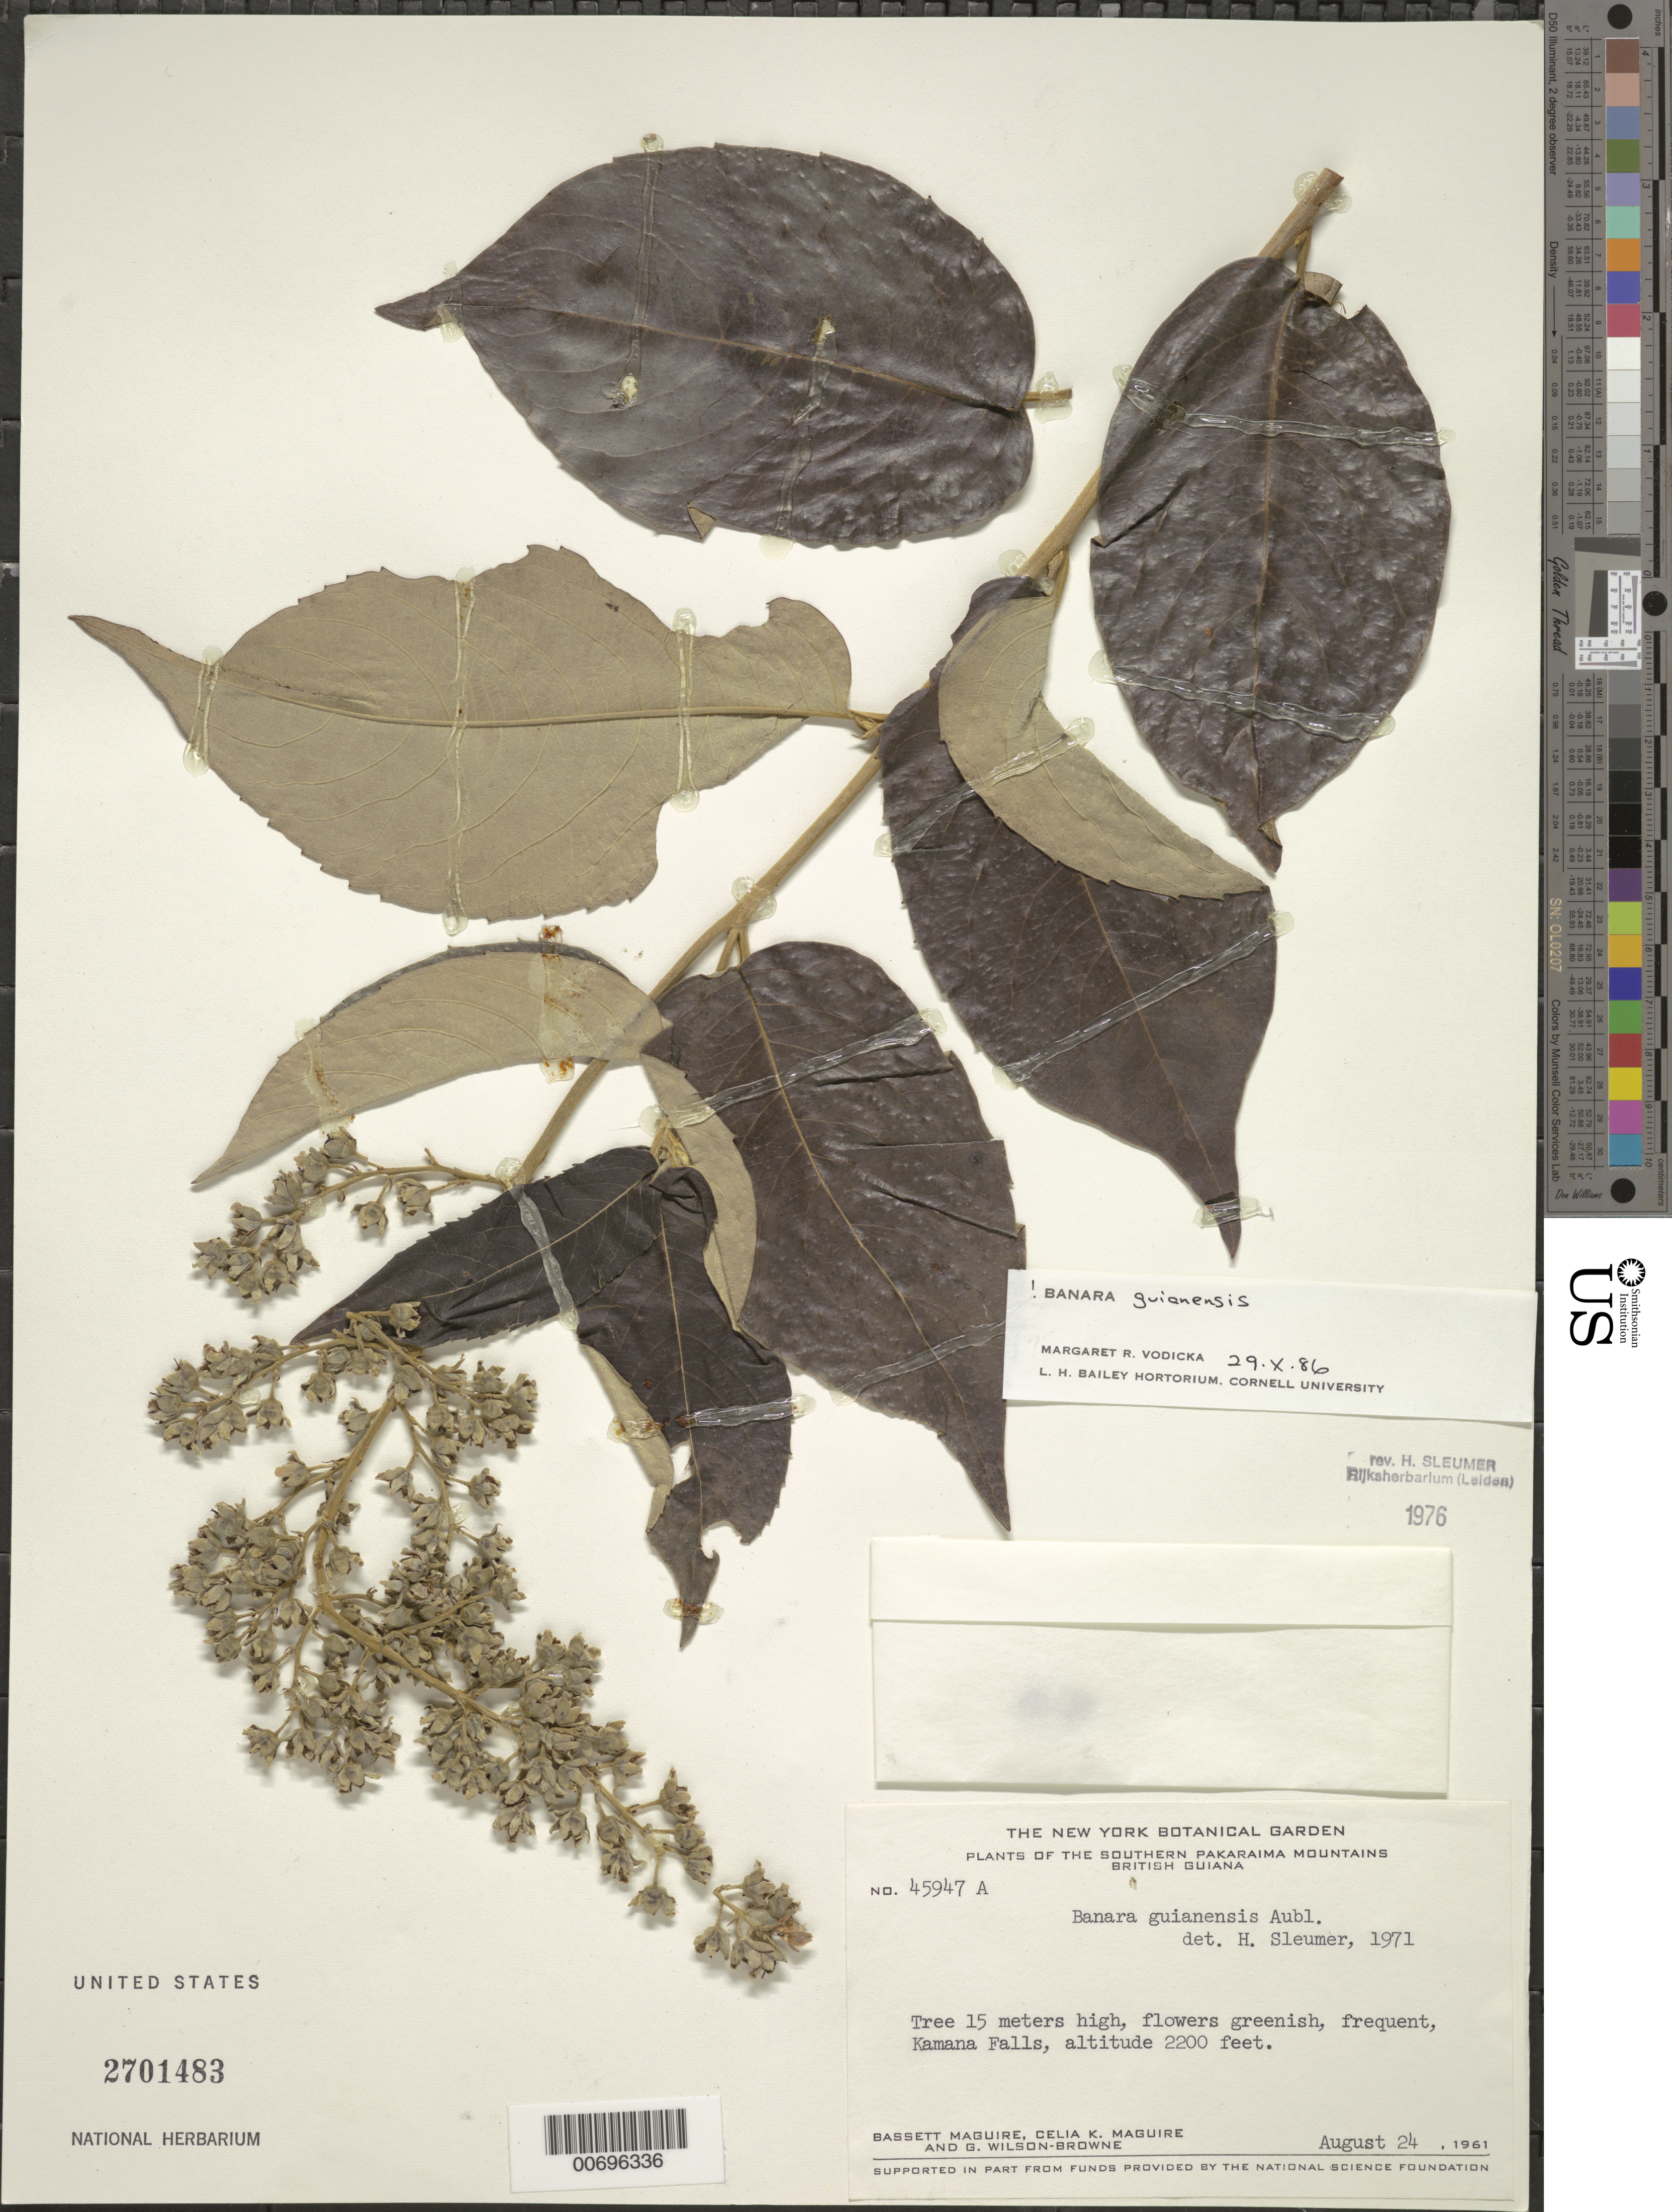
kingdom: Plantae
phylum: Tracheophyta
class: Magnoliopsida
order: Malpighiales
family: Salicaceae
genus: Banara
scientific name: Banara guianensis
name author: Aubl.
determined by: Vodicka, M. R.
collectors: B. Maguire, C. K. Maguire & G. Wilson-Browne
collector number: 45947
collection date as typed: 24-Aug-61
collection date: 1961-08-24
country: Guyana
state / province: Cuyuni-Mazaruni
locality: Pakaraima Mts. (southern), Kamaná Falls, camp 1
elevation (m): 671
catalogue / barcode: US 2701483